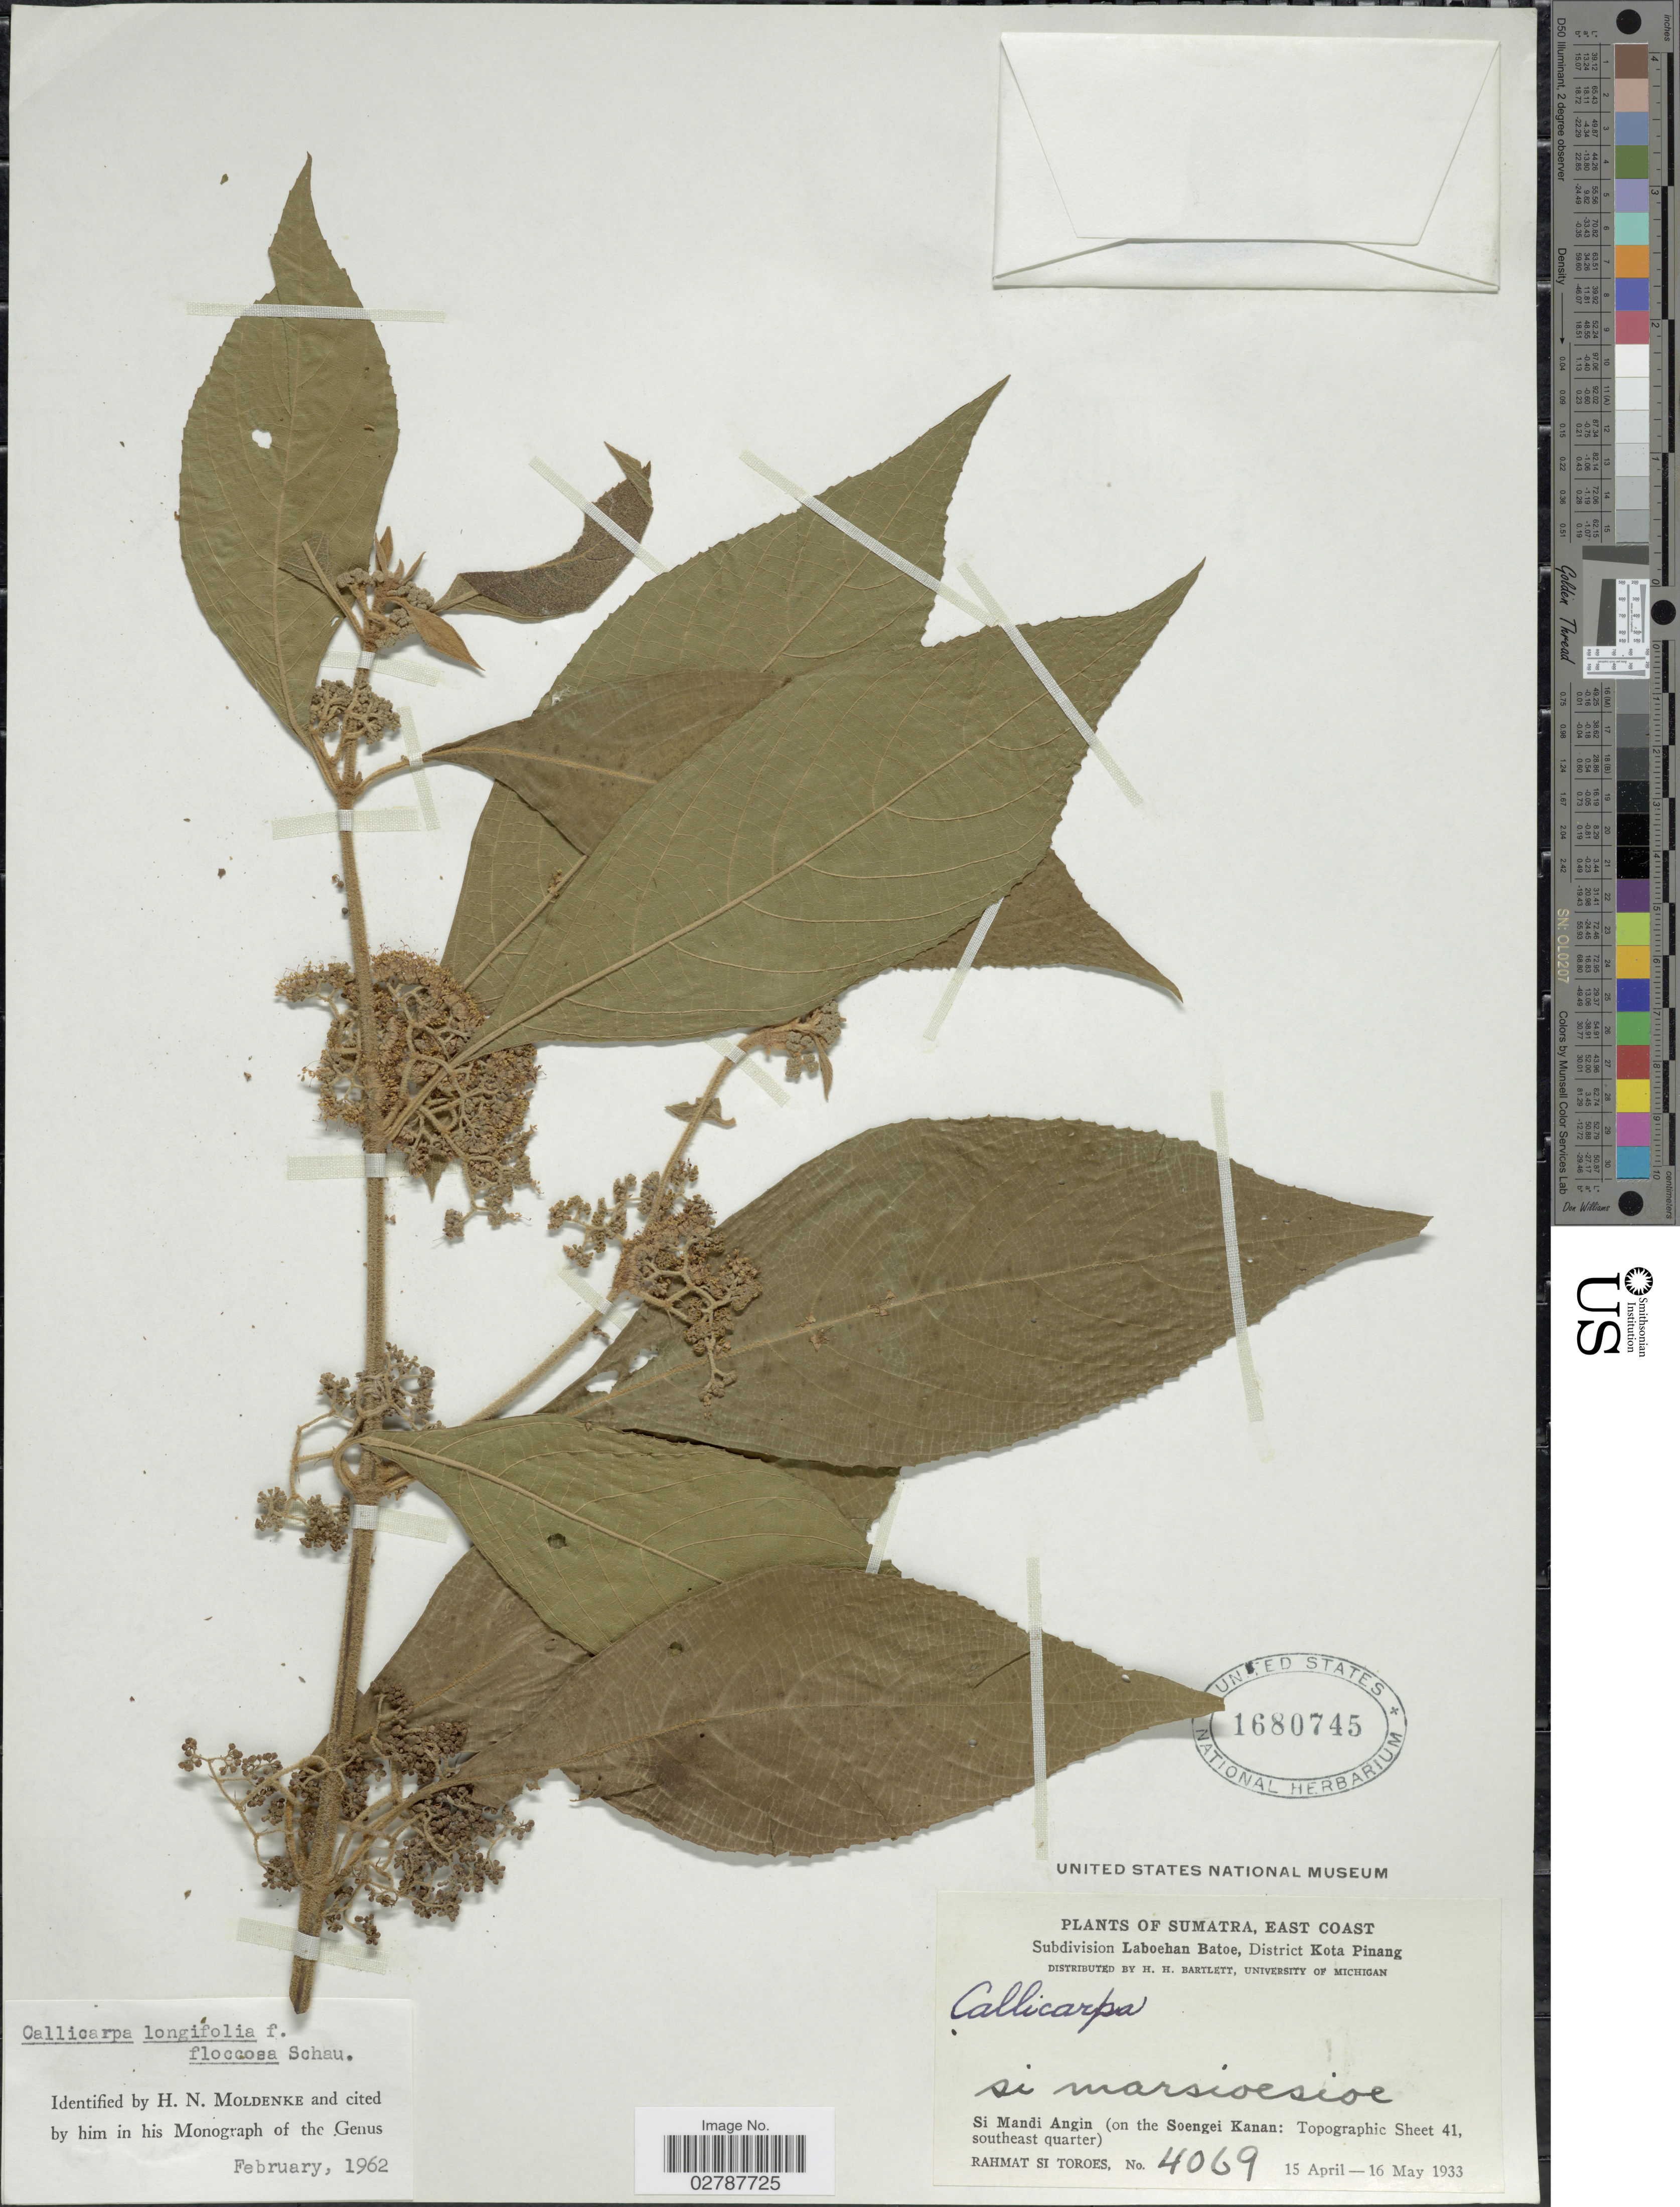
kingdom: Plantae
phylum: Tracheophyta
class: Magnoliopsida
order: Lamiales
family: Lamiaceae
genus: Callicarpa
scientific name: Callicarpa longifolia f. floccosa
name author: Schauer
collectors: Rahmat Si Boeea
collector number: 4069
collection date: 1933-04-15/1933-05-16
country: Indonesia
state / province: Sumatra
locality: East Coast. Subdivision Laboehan Batoe, District Kota Pinang. Si Mandi Angin (on the Soengei Kanan: Topographic Sheet 41, southeast quarter).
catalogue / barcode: US 1680745